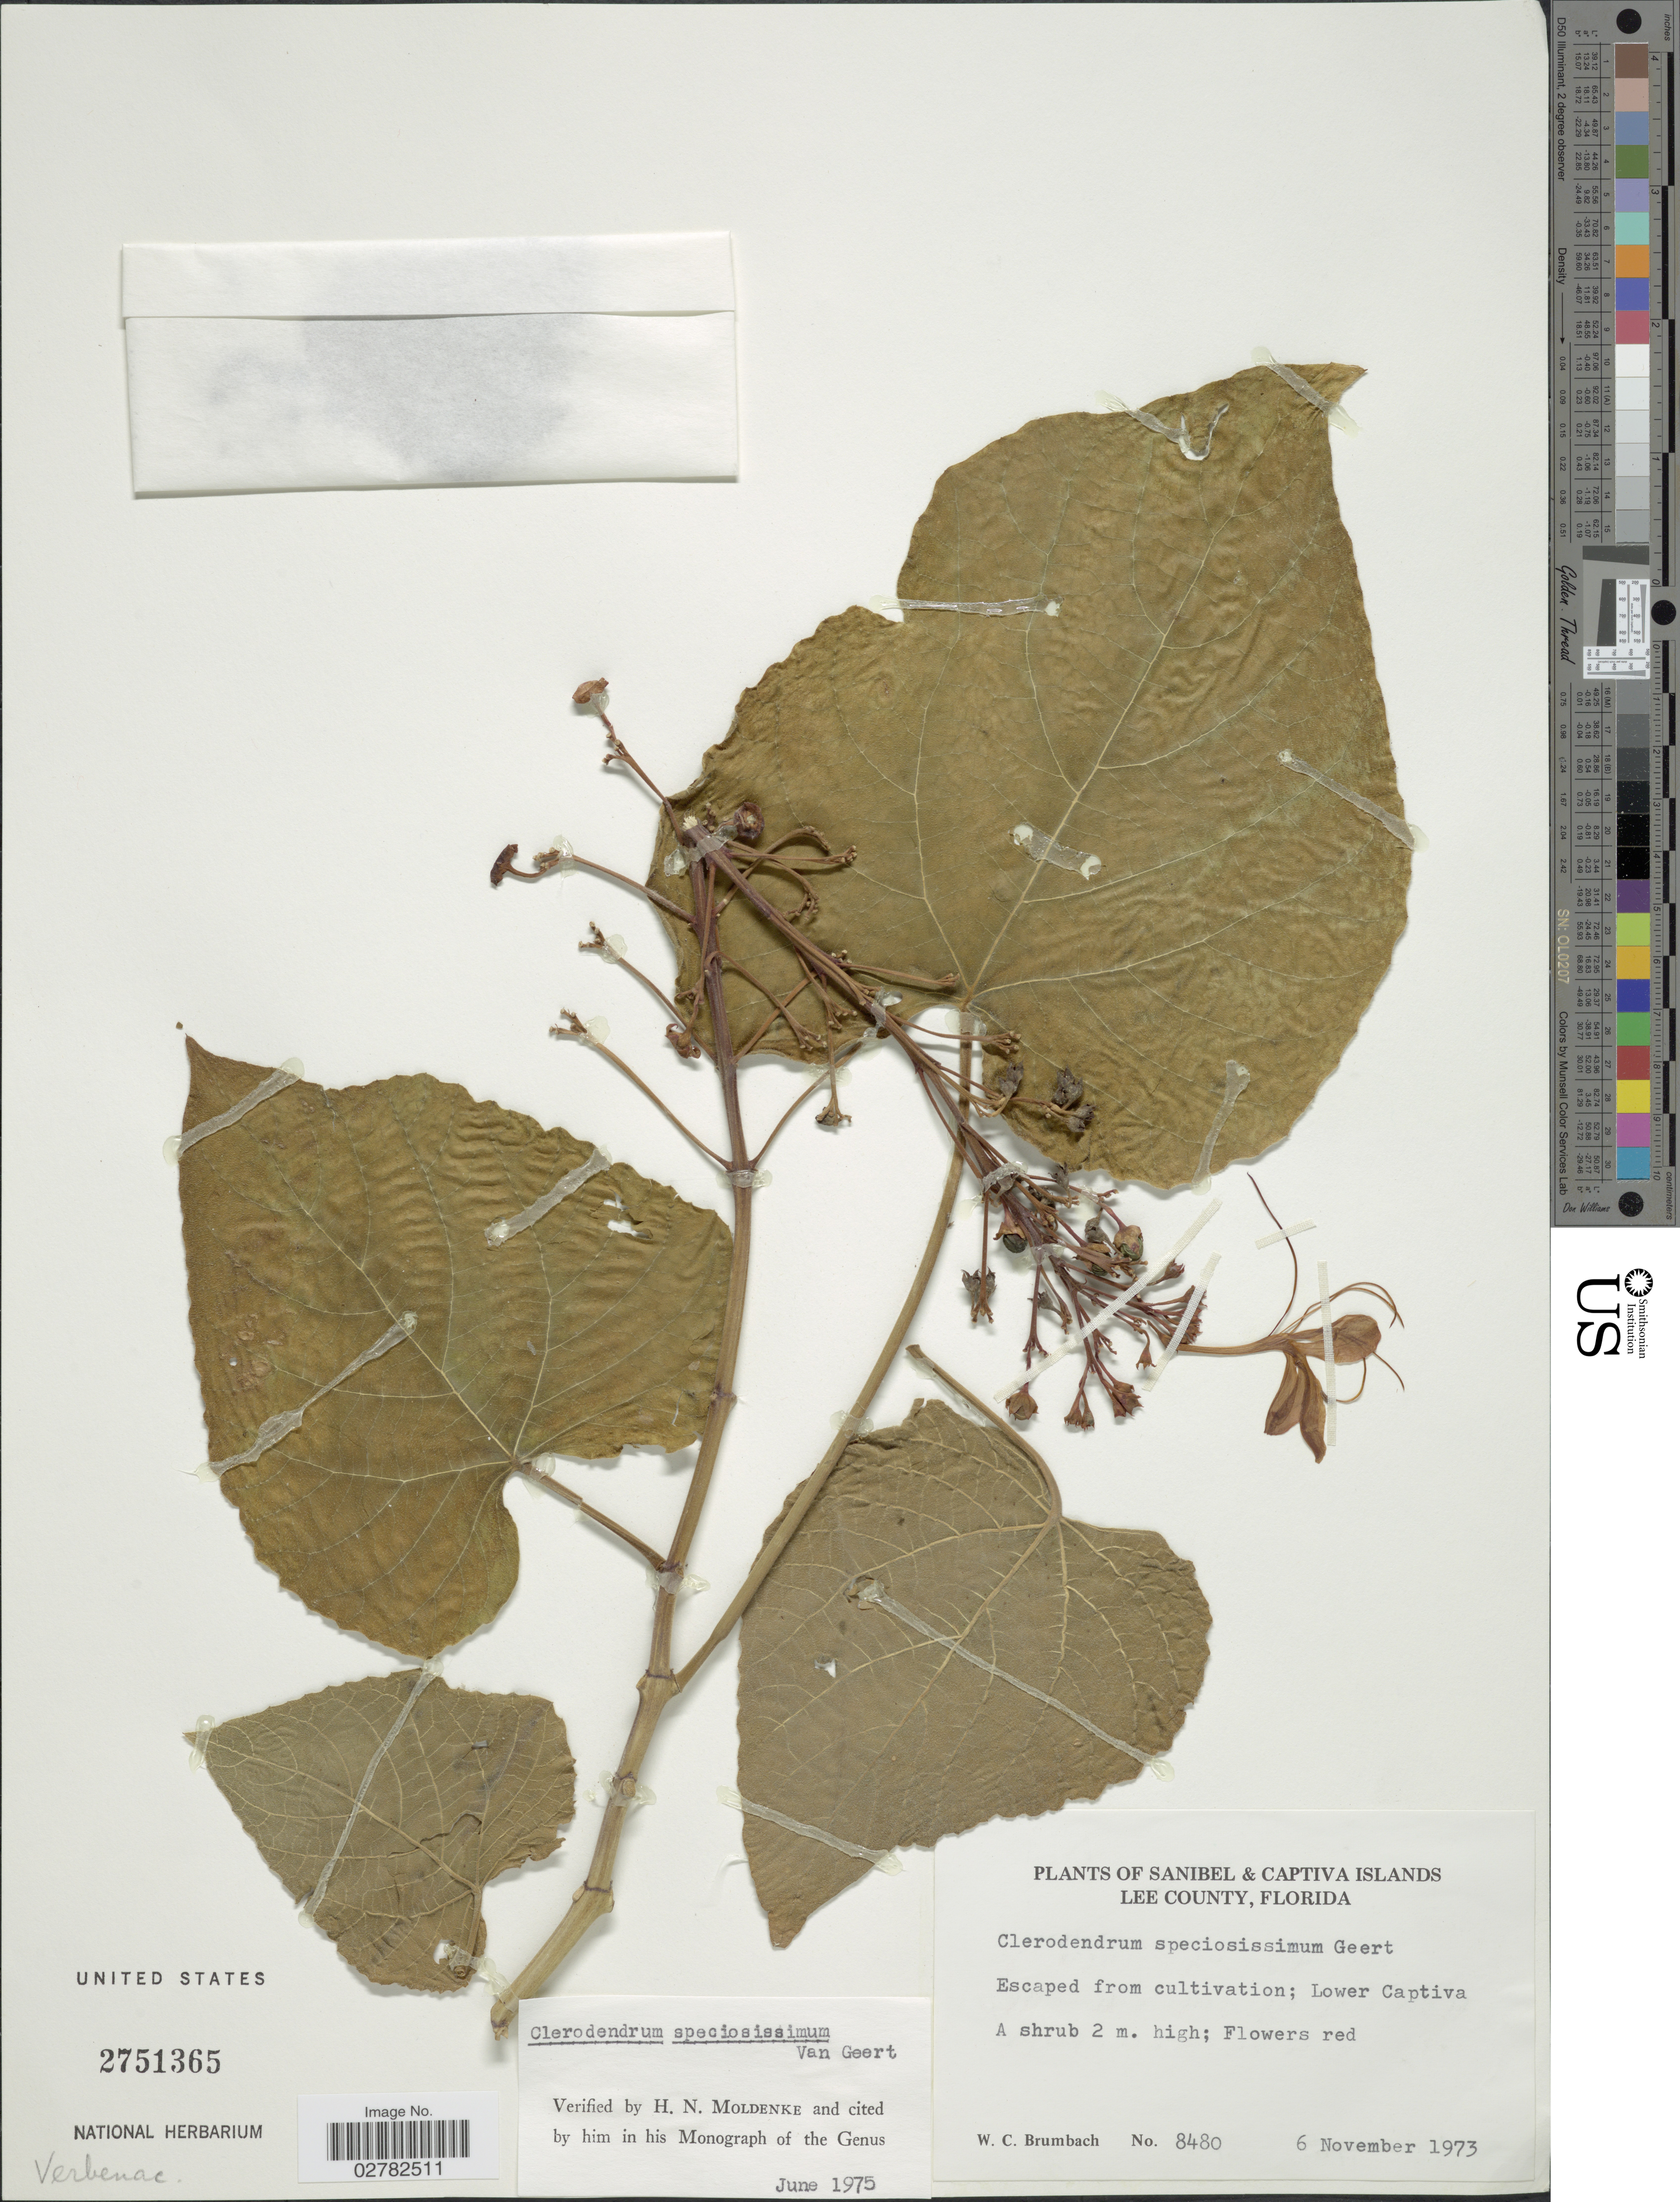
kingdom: Plantae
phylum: Tracheophyta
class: Magnoliopsida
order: Lamiales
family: Lamiaceae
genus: Clerodendrum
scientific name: Clerodendrum speciosissimum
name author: Drapiez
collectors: W. C. Brumbach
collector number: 8480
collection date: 1973-11-06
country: United States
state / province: Florida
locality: Captiva Islands, Lee County, Lower Captiva.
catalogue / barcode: US 2751365